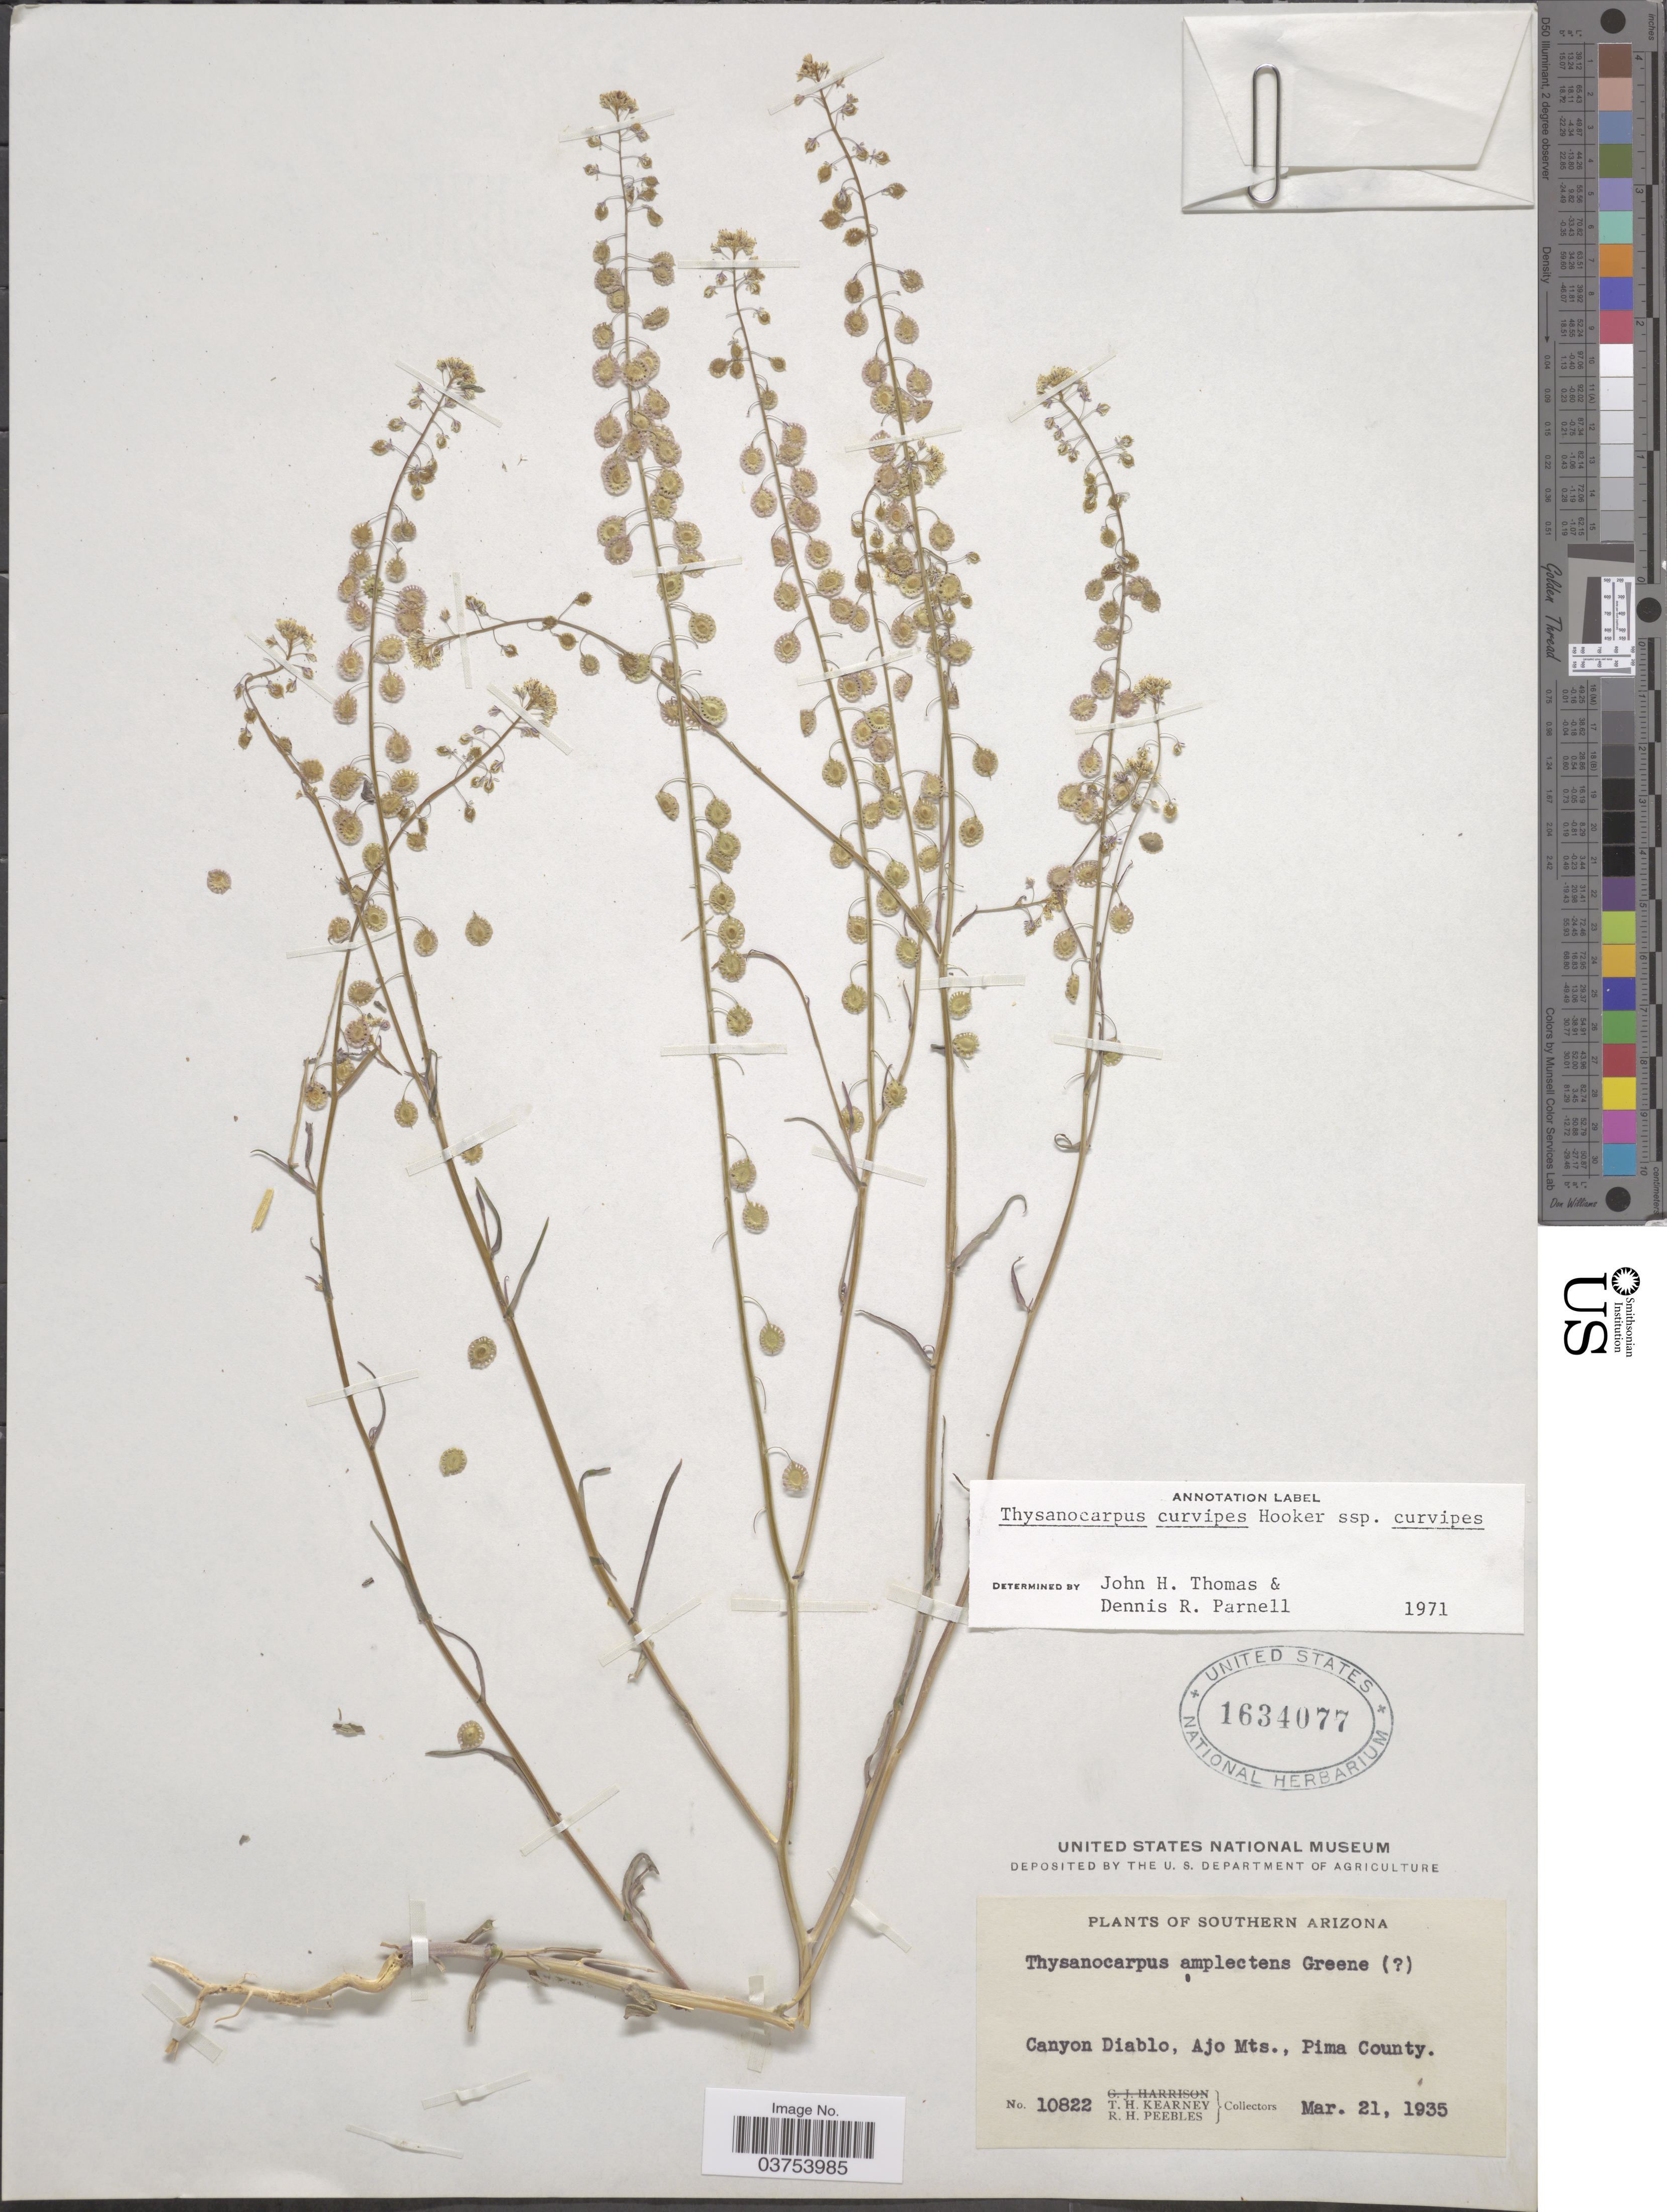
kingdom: Plantae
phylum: Tracheophyta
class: Magnoliopsida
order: Brassicales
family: Brassicaceae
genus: Thysanocarpus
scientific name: Thysanocarpus curvipes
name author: Hook.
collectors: T. H. Kearney & R. H. Peebles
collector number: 10822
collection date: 1935-03-21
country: United States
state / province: Arizona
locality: Southern Arizona. Canyon Diablo, Ajo Mts., Pima County.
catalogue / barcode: US 1634077